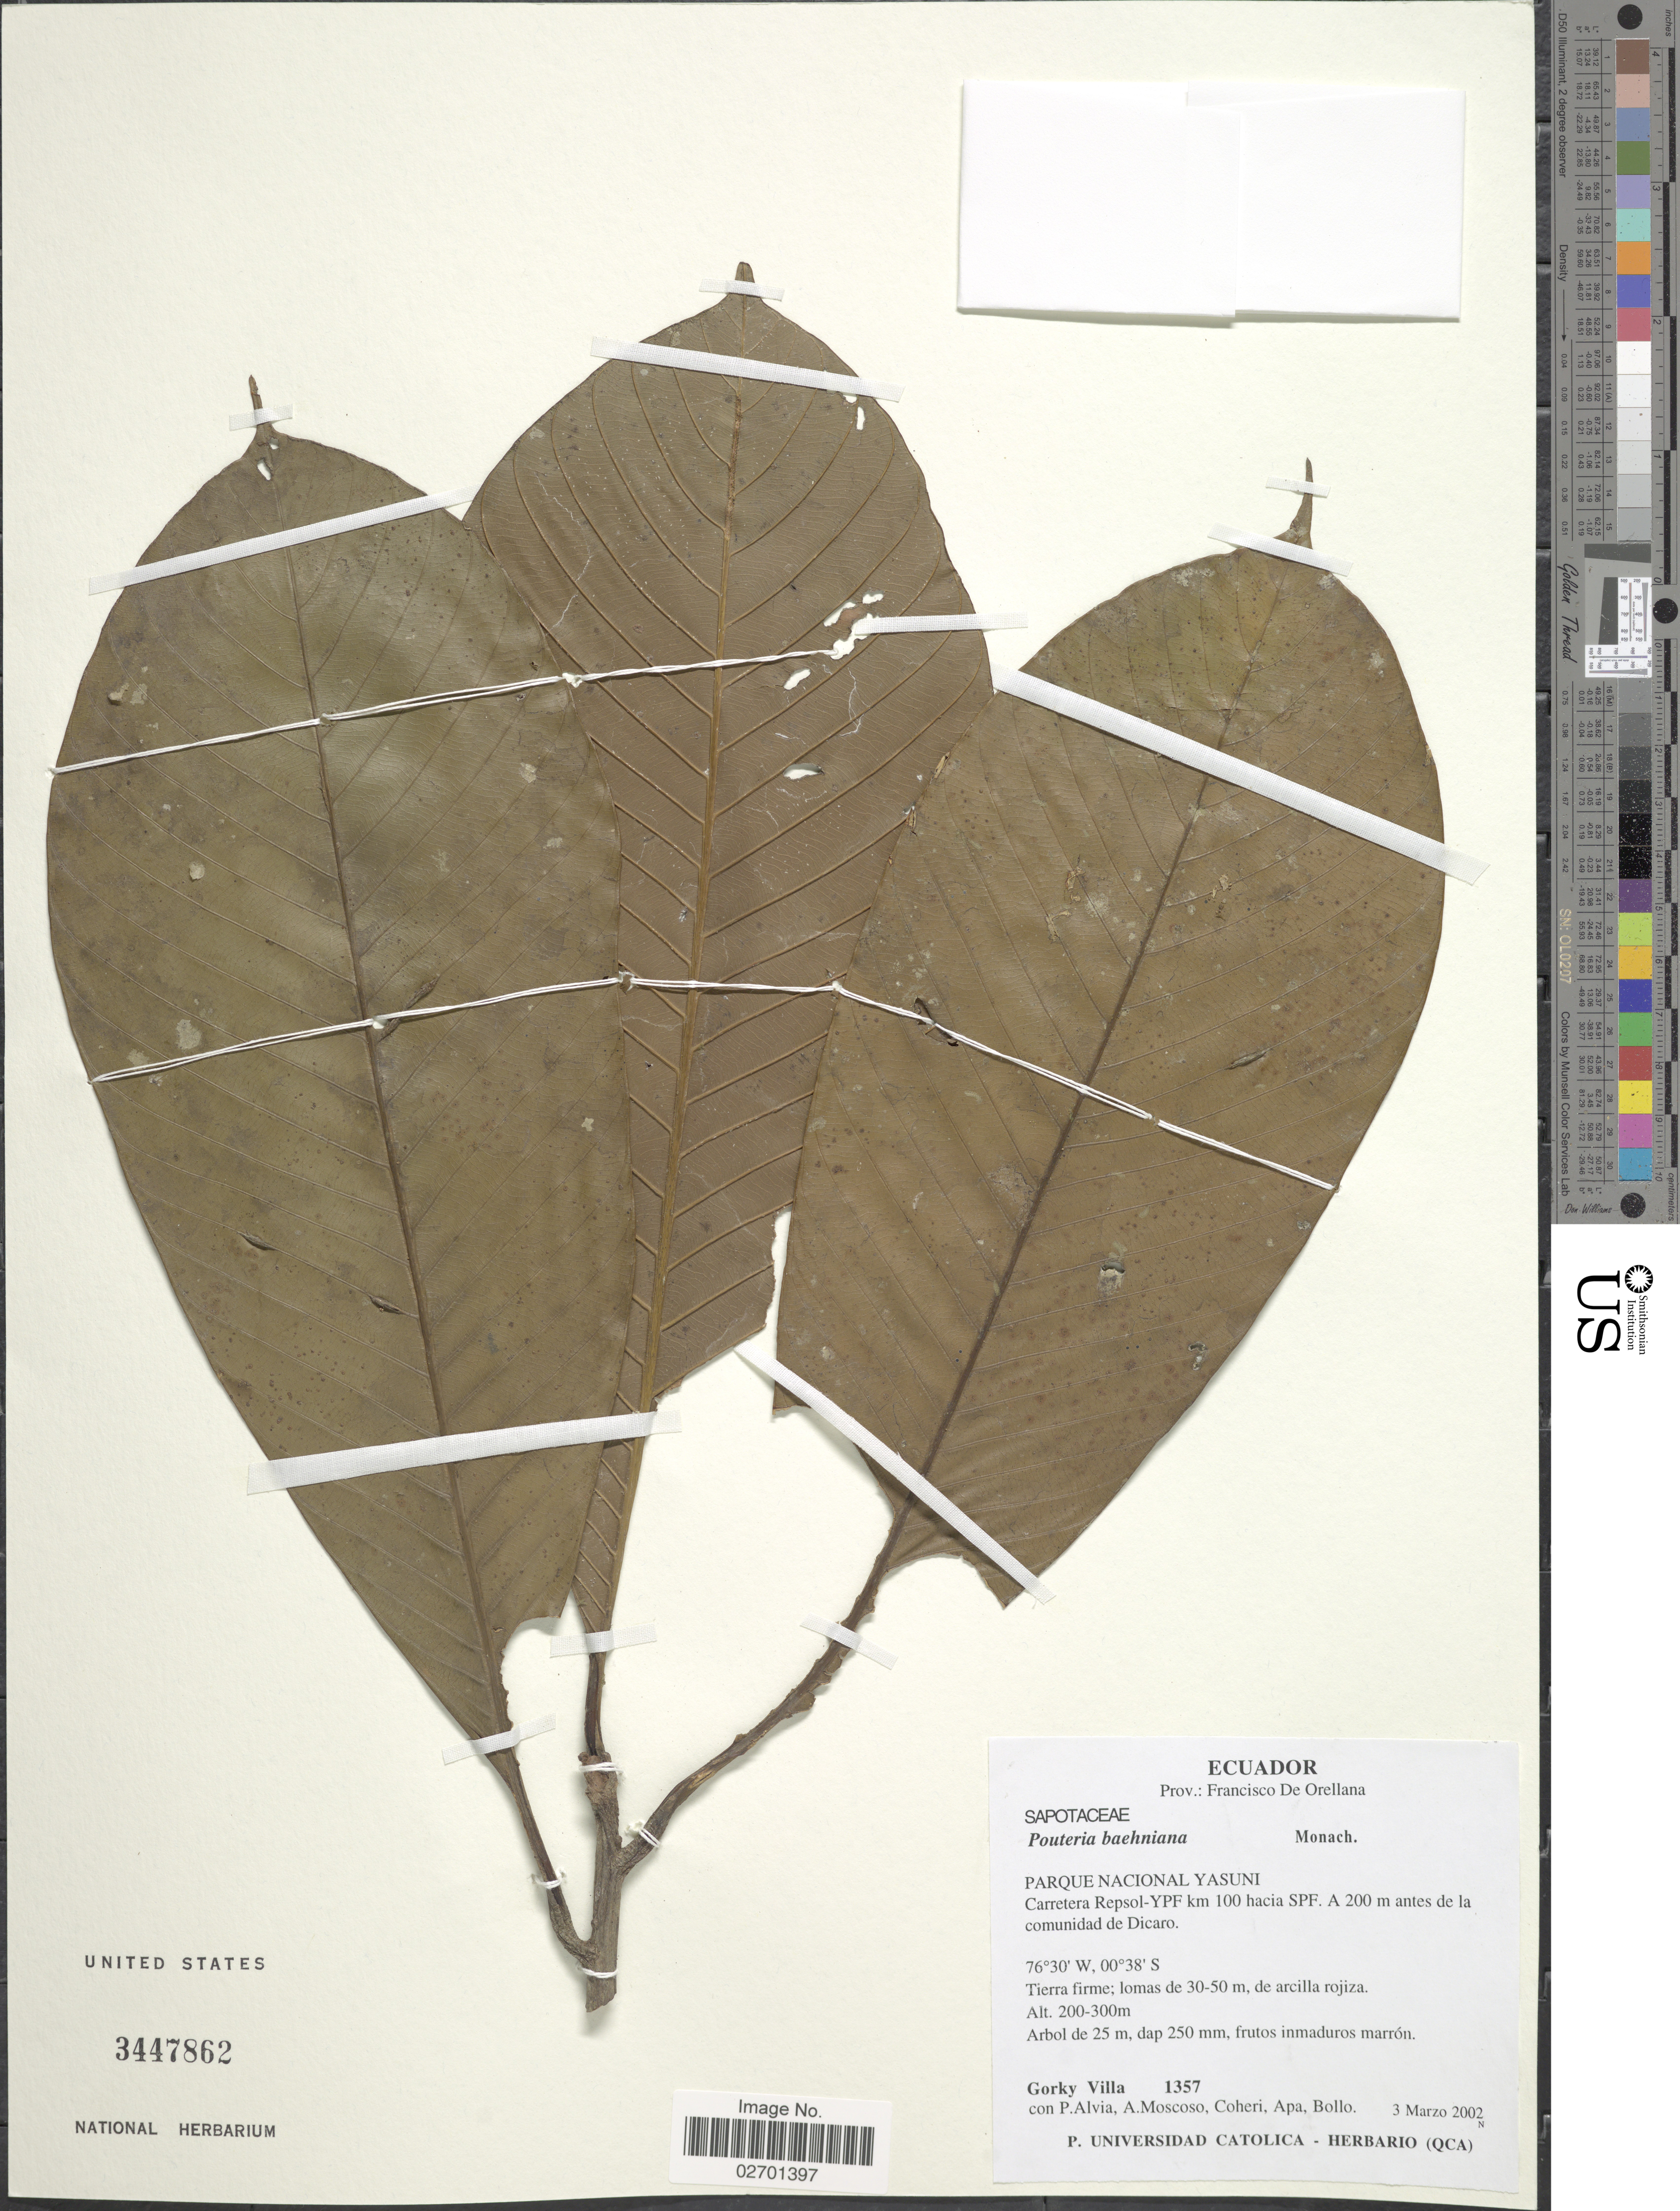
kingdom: Plantae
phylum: Tracheophyta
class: Magnoliopsida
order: Ericales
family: Sapotaceae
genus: Pouteria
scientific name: Pouteria baehniana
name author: Monach.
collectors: G. Villa, P. Alvia, A. Moscoso, -. Coheri & et al.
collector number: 1357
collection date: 2002-03-03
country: Ecuador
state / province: Orellana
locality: Prov.: Francisco de Orellana, Parque Nacional Yasuni, Carretera Repsol-YPF km 100 hacia SPF, a 200 m antes de la comunidad de Dicaro.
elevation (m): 200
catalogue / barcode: US 3447862